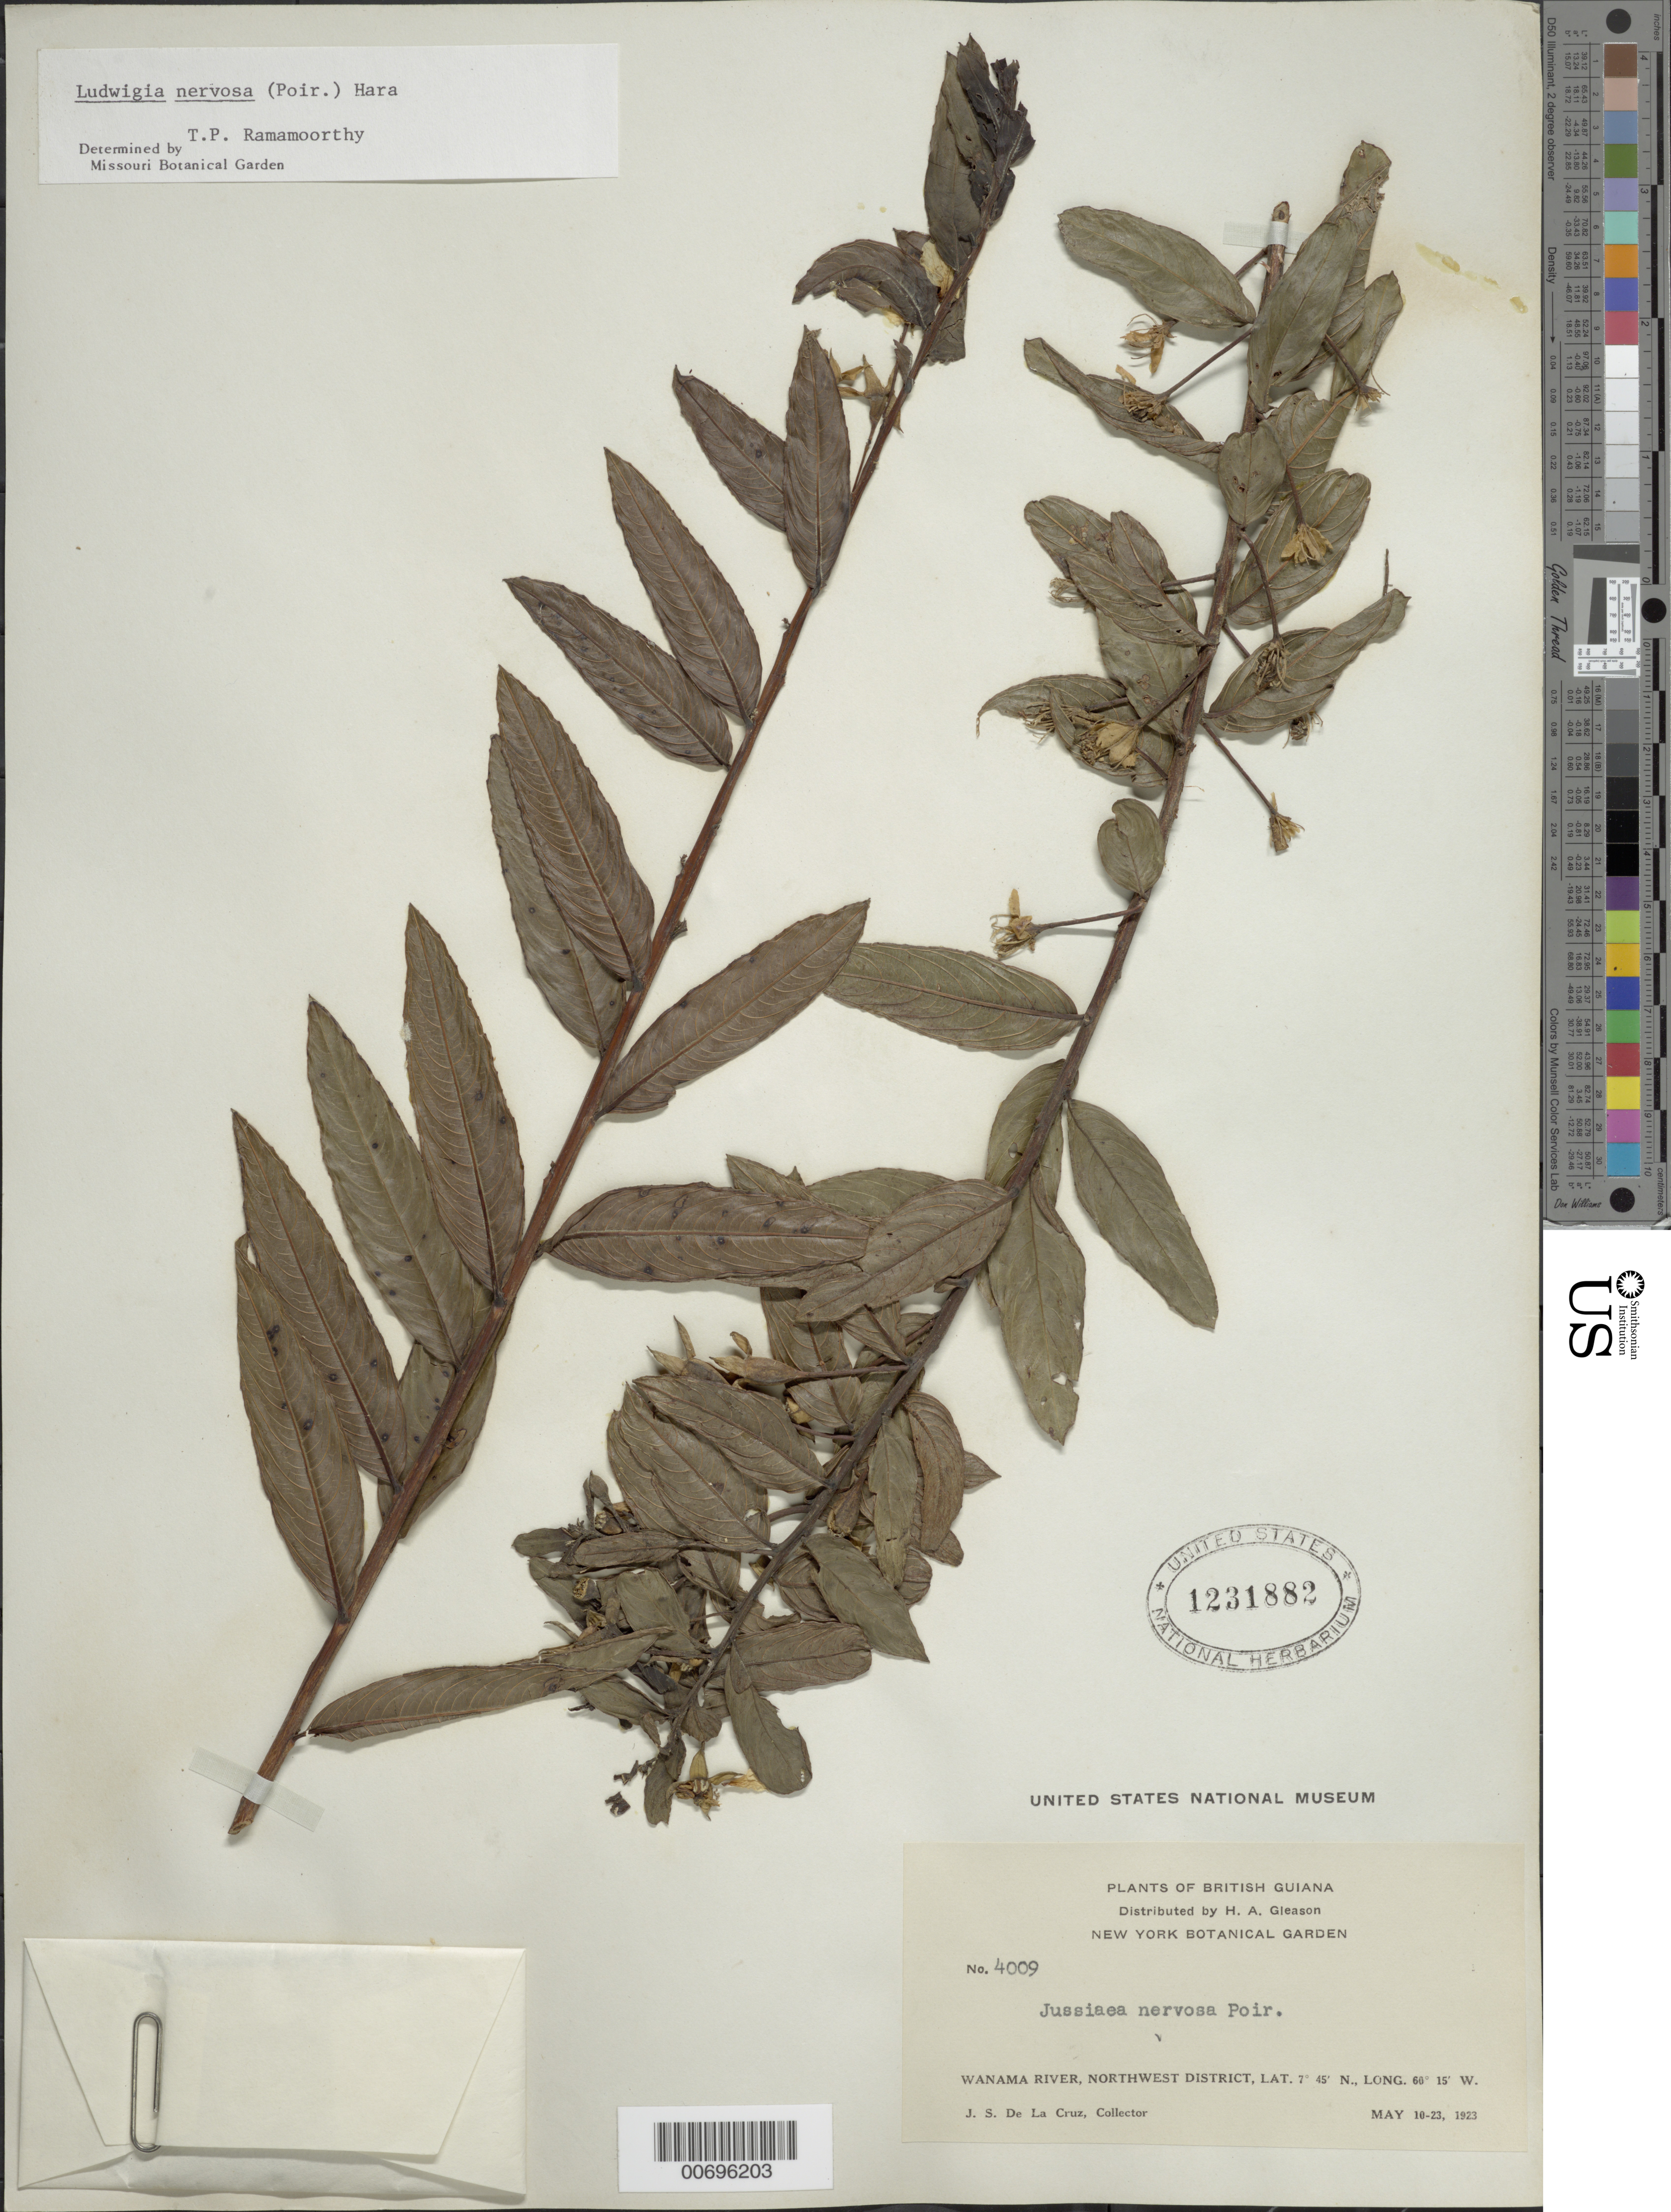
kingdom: Plantae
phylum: Tracheophyta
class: Magnoliopsida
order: Myrtales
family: Onagraceae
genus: Ludwigia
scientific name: Ludwigia nervosa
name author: (Poir.) H. Hara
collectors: J. S. de la Cruz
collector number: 4009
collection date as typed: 10-May-23 to 23-May-23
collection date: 1923-05-10/1923-05-23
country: Guyana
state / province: Barima-Waini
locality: Wanama R., NW District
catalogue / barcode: US 1231882